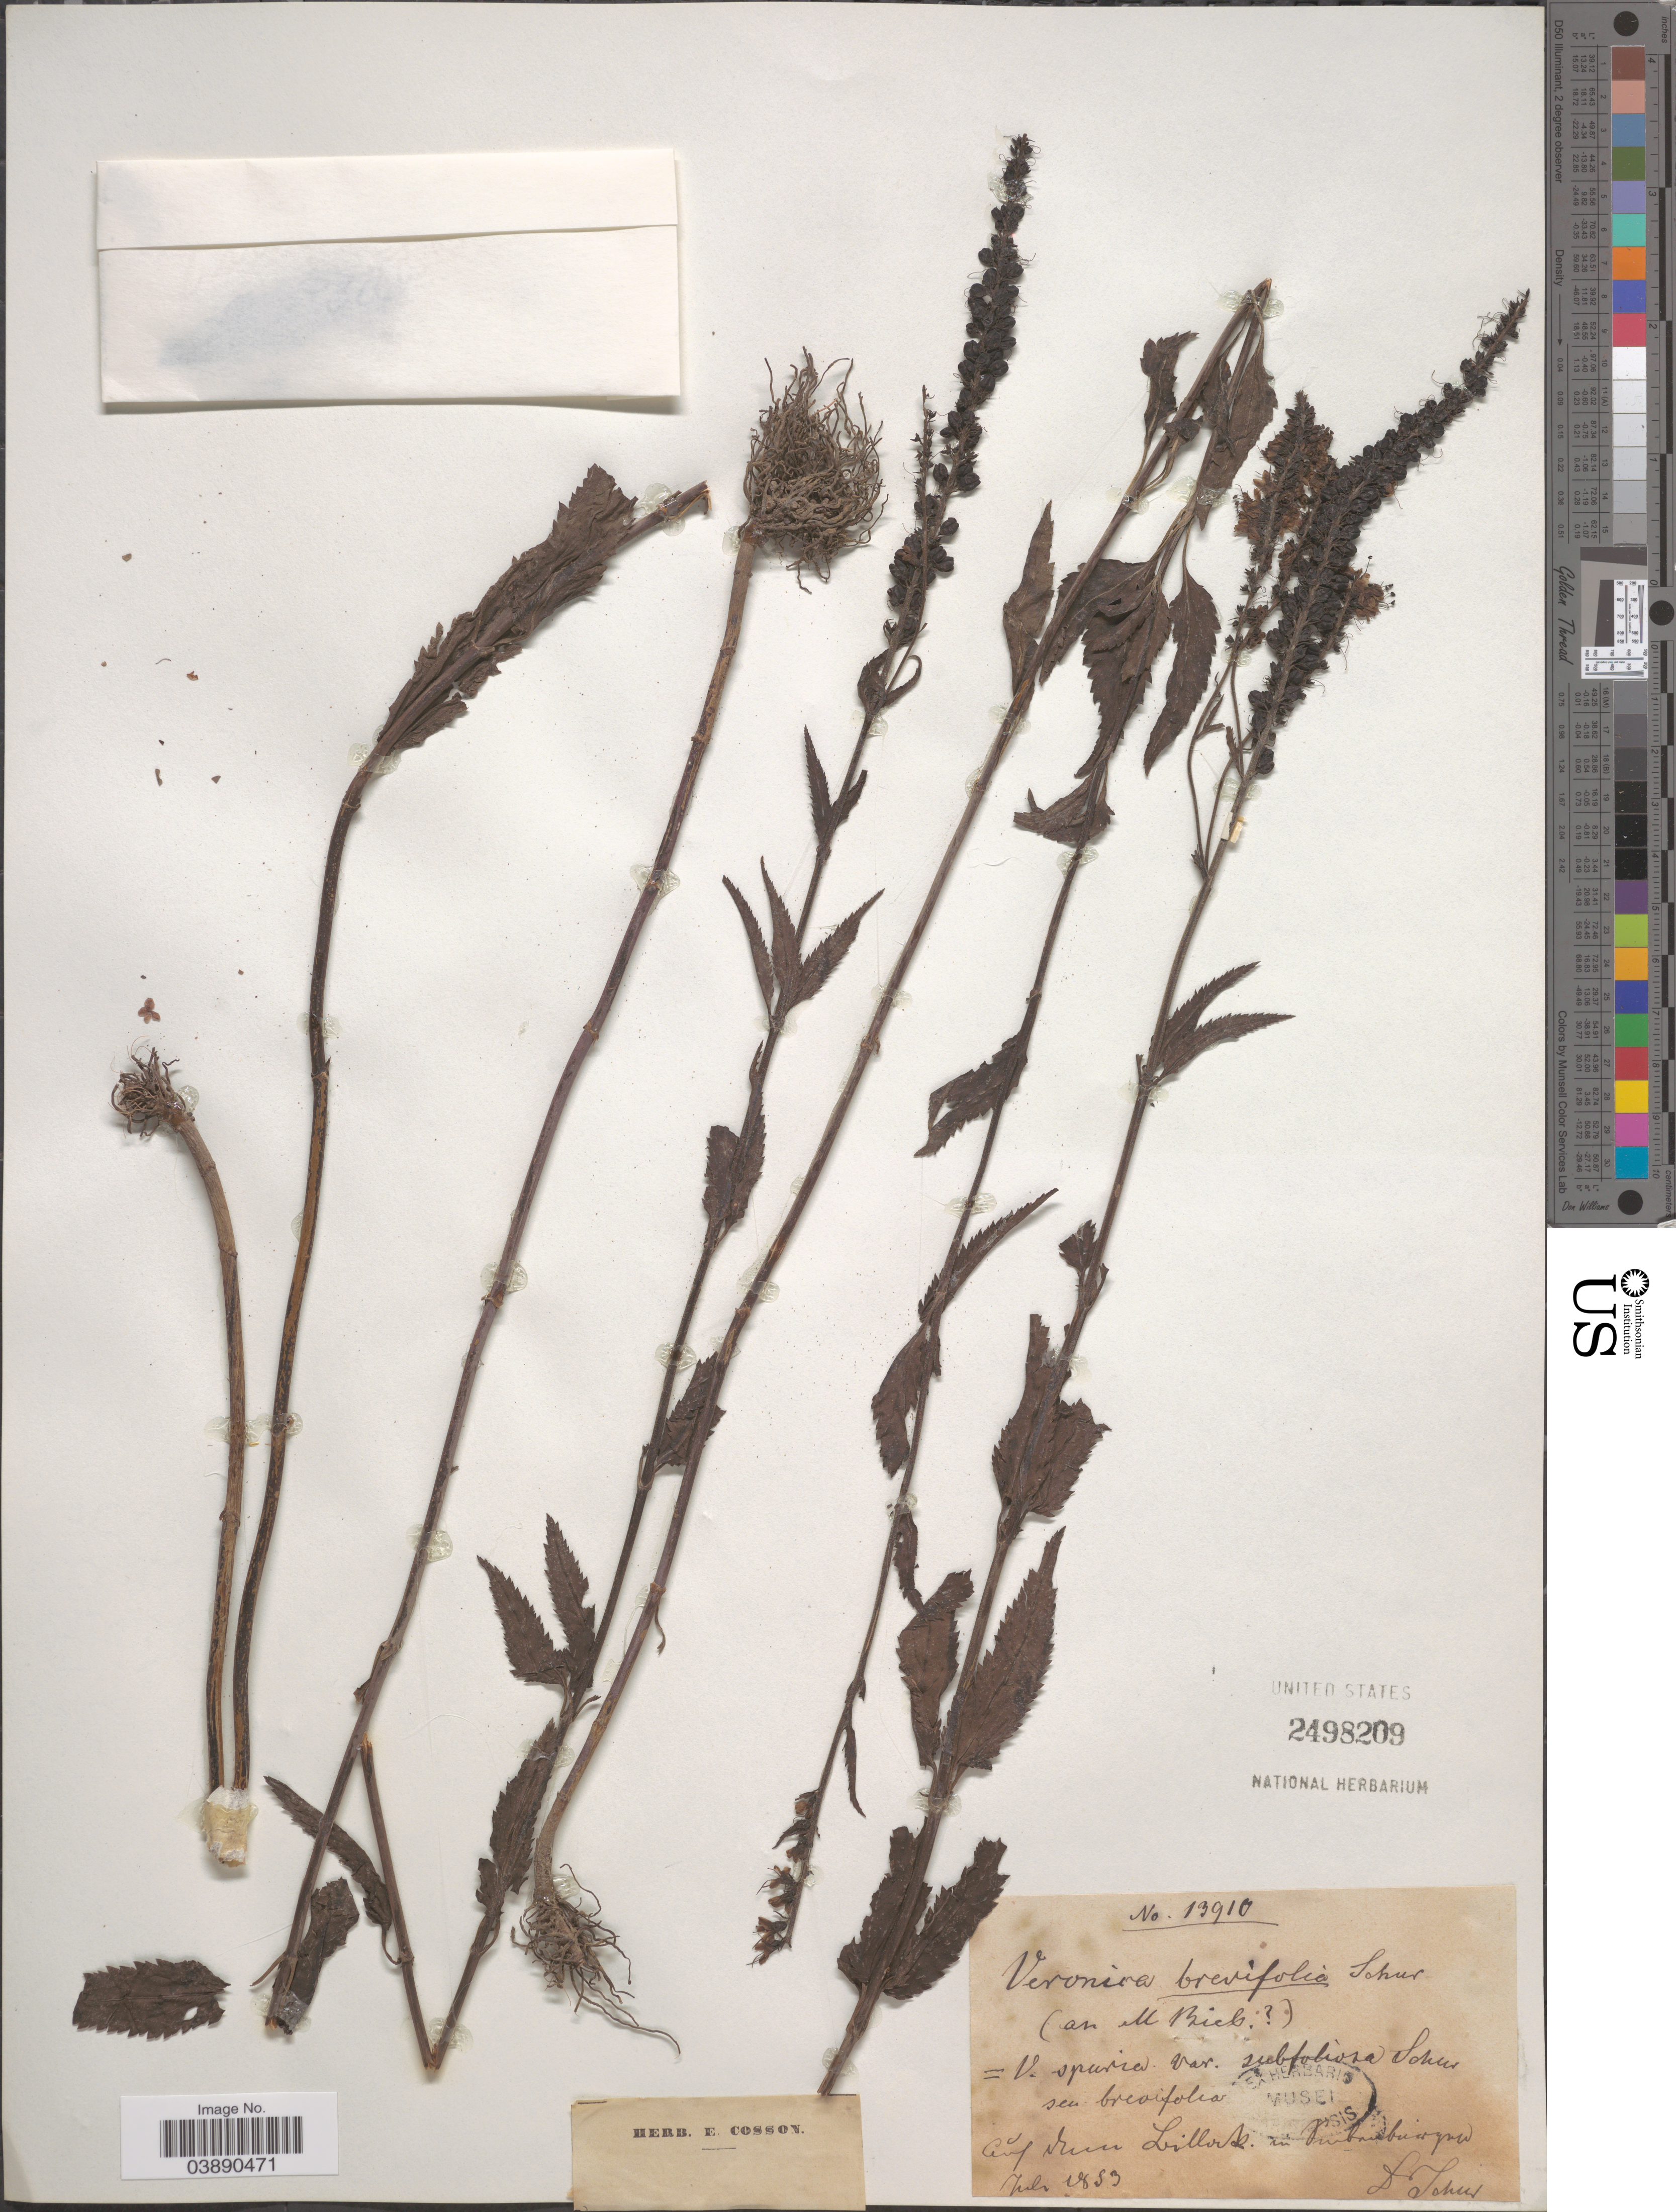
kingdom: Plantae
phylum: Tracheophyta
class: Magnoliopsida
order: Lamiales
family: Plantaginaceae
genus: Veronica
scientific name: Veronica spuria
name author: L.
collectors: Schur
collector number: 13910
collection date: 1893-07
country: Romania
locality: Auf dem [illegible text] in Siebenbürgen.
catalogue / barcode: US 2498209